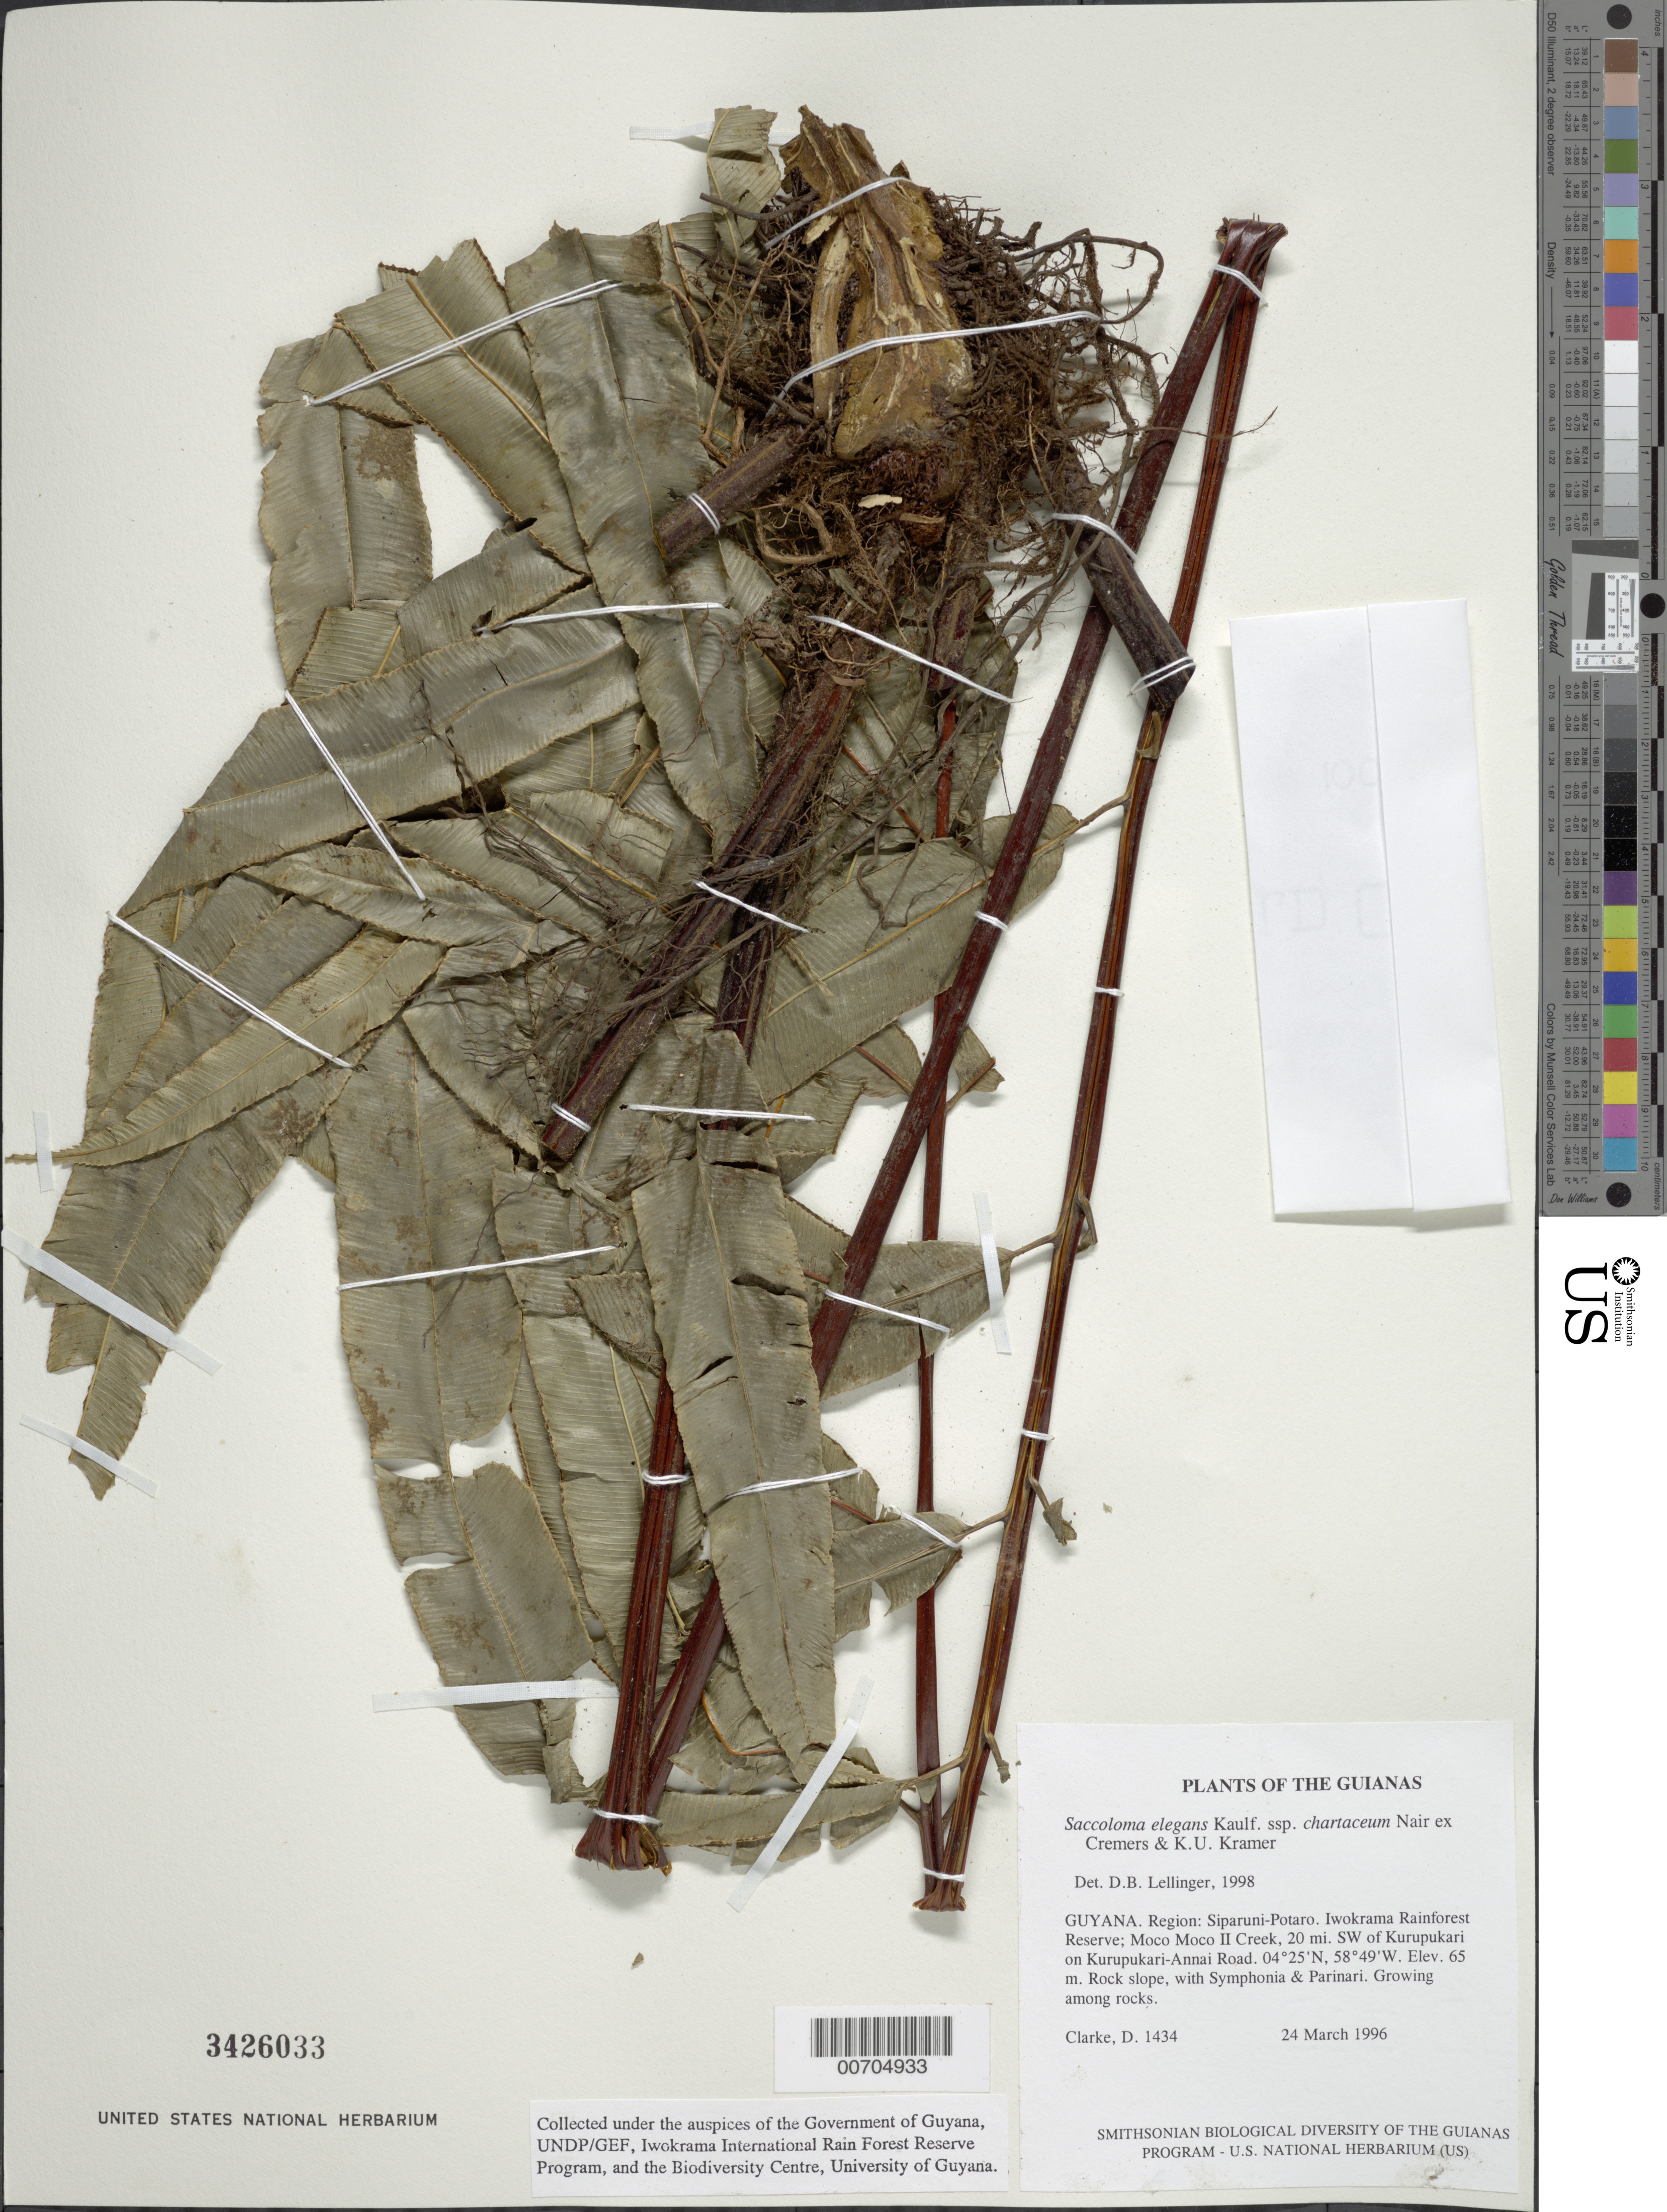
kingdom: Plantae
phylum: Tracheophyta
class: Polypodiopsida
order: Polypodiales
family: Saccolomataceae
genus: Saccoloma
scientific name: Saccoloma elegans subsp. chartaceum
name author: Cremers & K.U. Kramer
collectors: H. D. Clarke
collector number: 1434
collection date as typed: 24 March 1996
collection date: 1996-03-24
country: Guyana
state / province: Potaro-Siparuni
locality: Iwokrama Rainforest Reserve; Moco Moco II Creek, 20 mi. SW of Kurupukari on Kurupukari-Annai Road, 1 km N E of camp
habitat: Rock slope, with Symphonia & Parinari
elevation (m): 65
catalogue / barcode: US 3426033